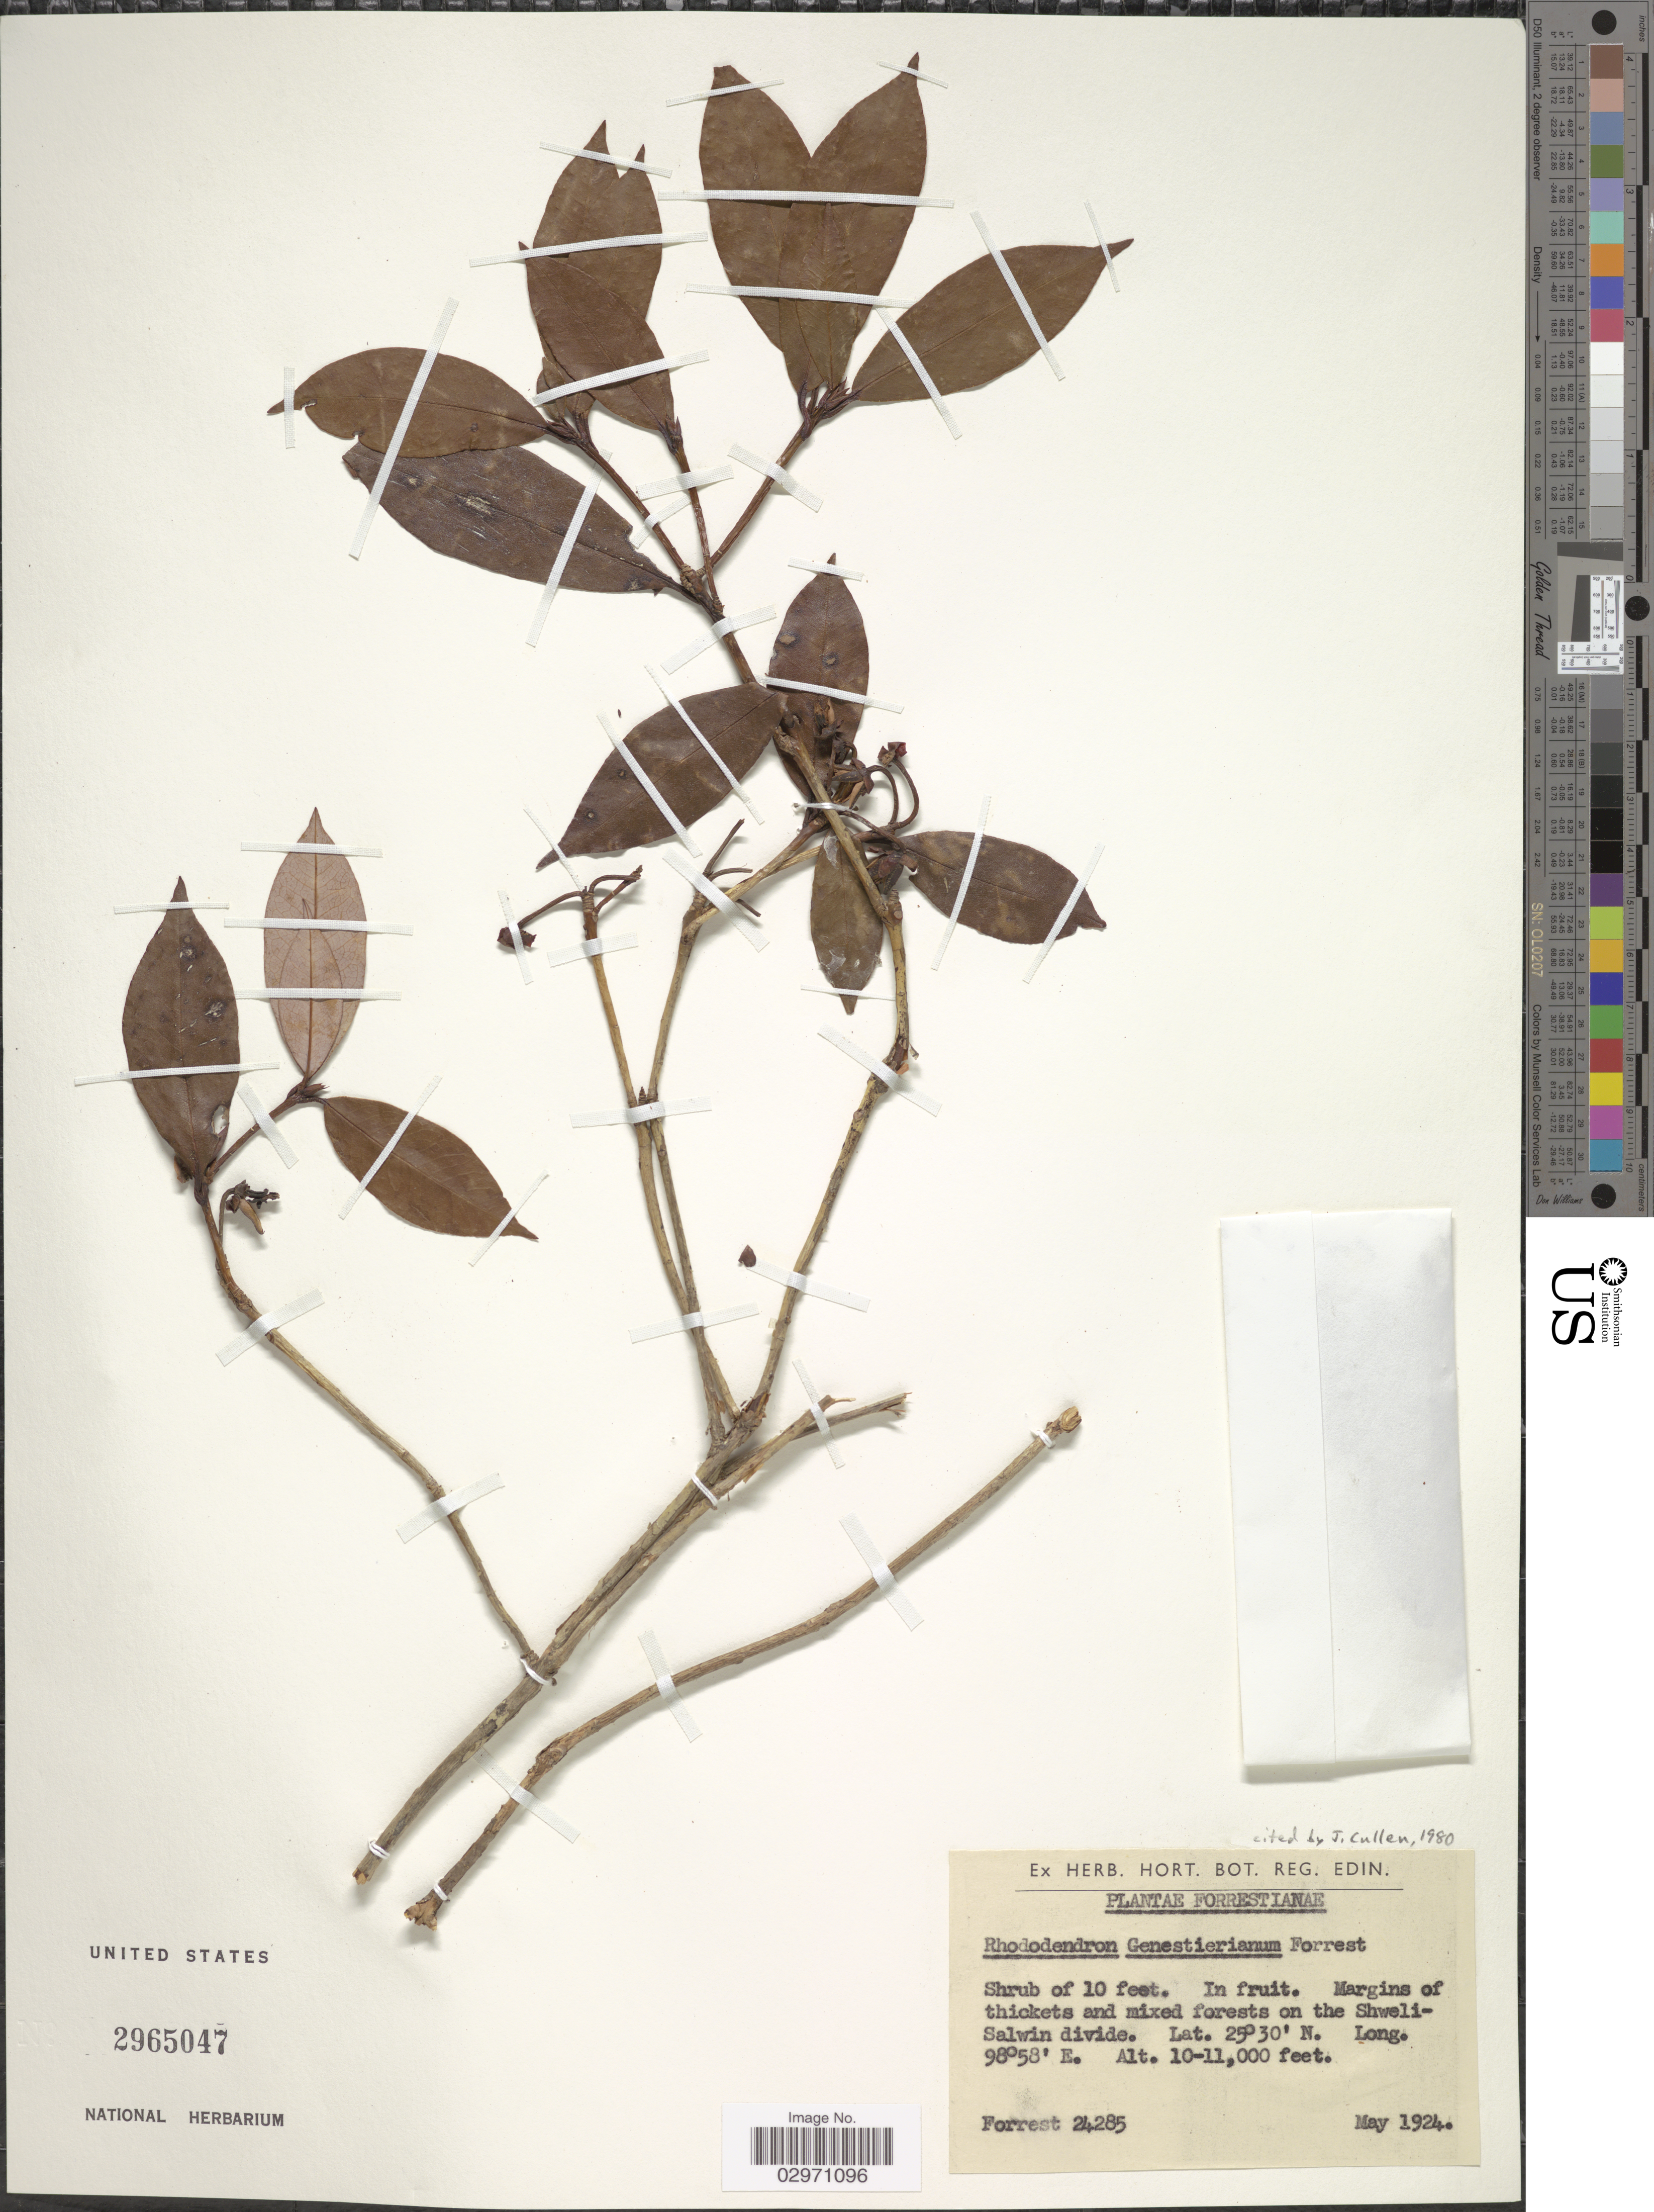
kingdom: Plantae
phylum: Tracheophyta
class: Magnoliopsida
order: Ericales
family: Ericaceae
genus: Rhododendron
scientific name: Rhododendron genestierianum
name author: Forrest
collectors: -. Forrest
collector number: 24285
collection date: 1924-05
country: China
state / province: Yunnan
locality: On the Shweli-Salwin divide.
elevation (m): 3048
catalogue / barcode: US 2965047